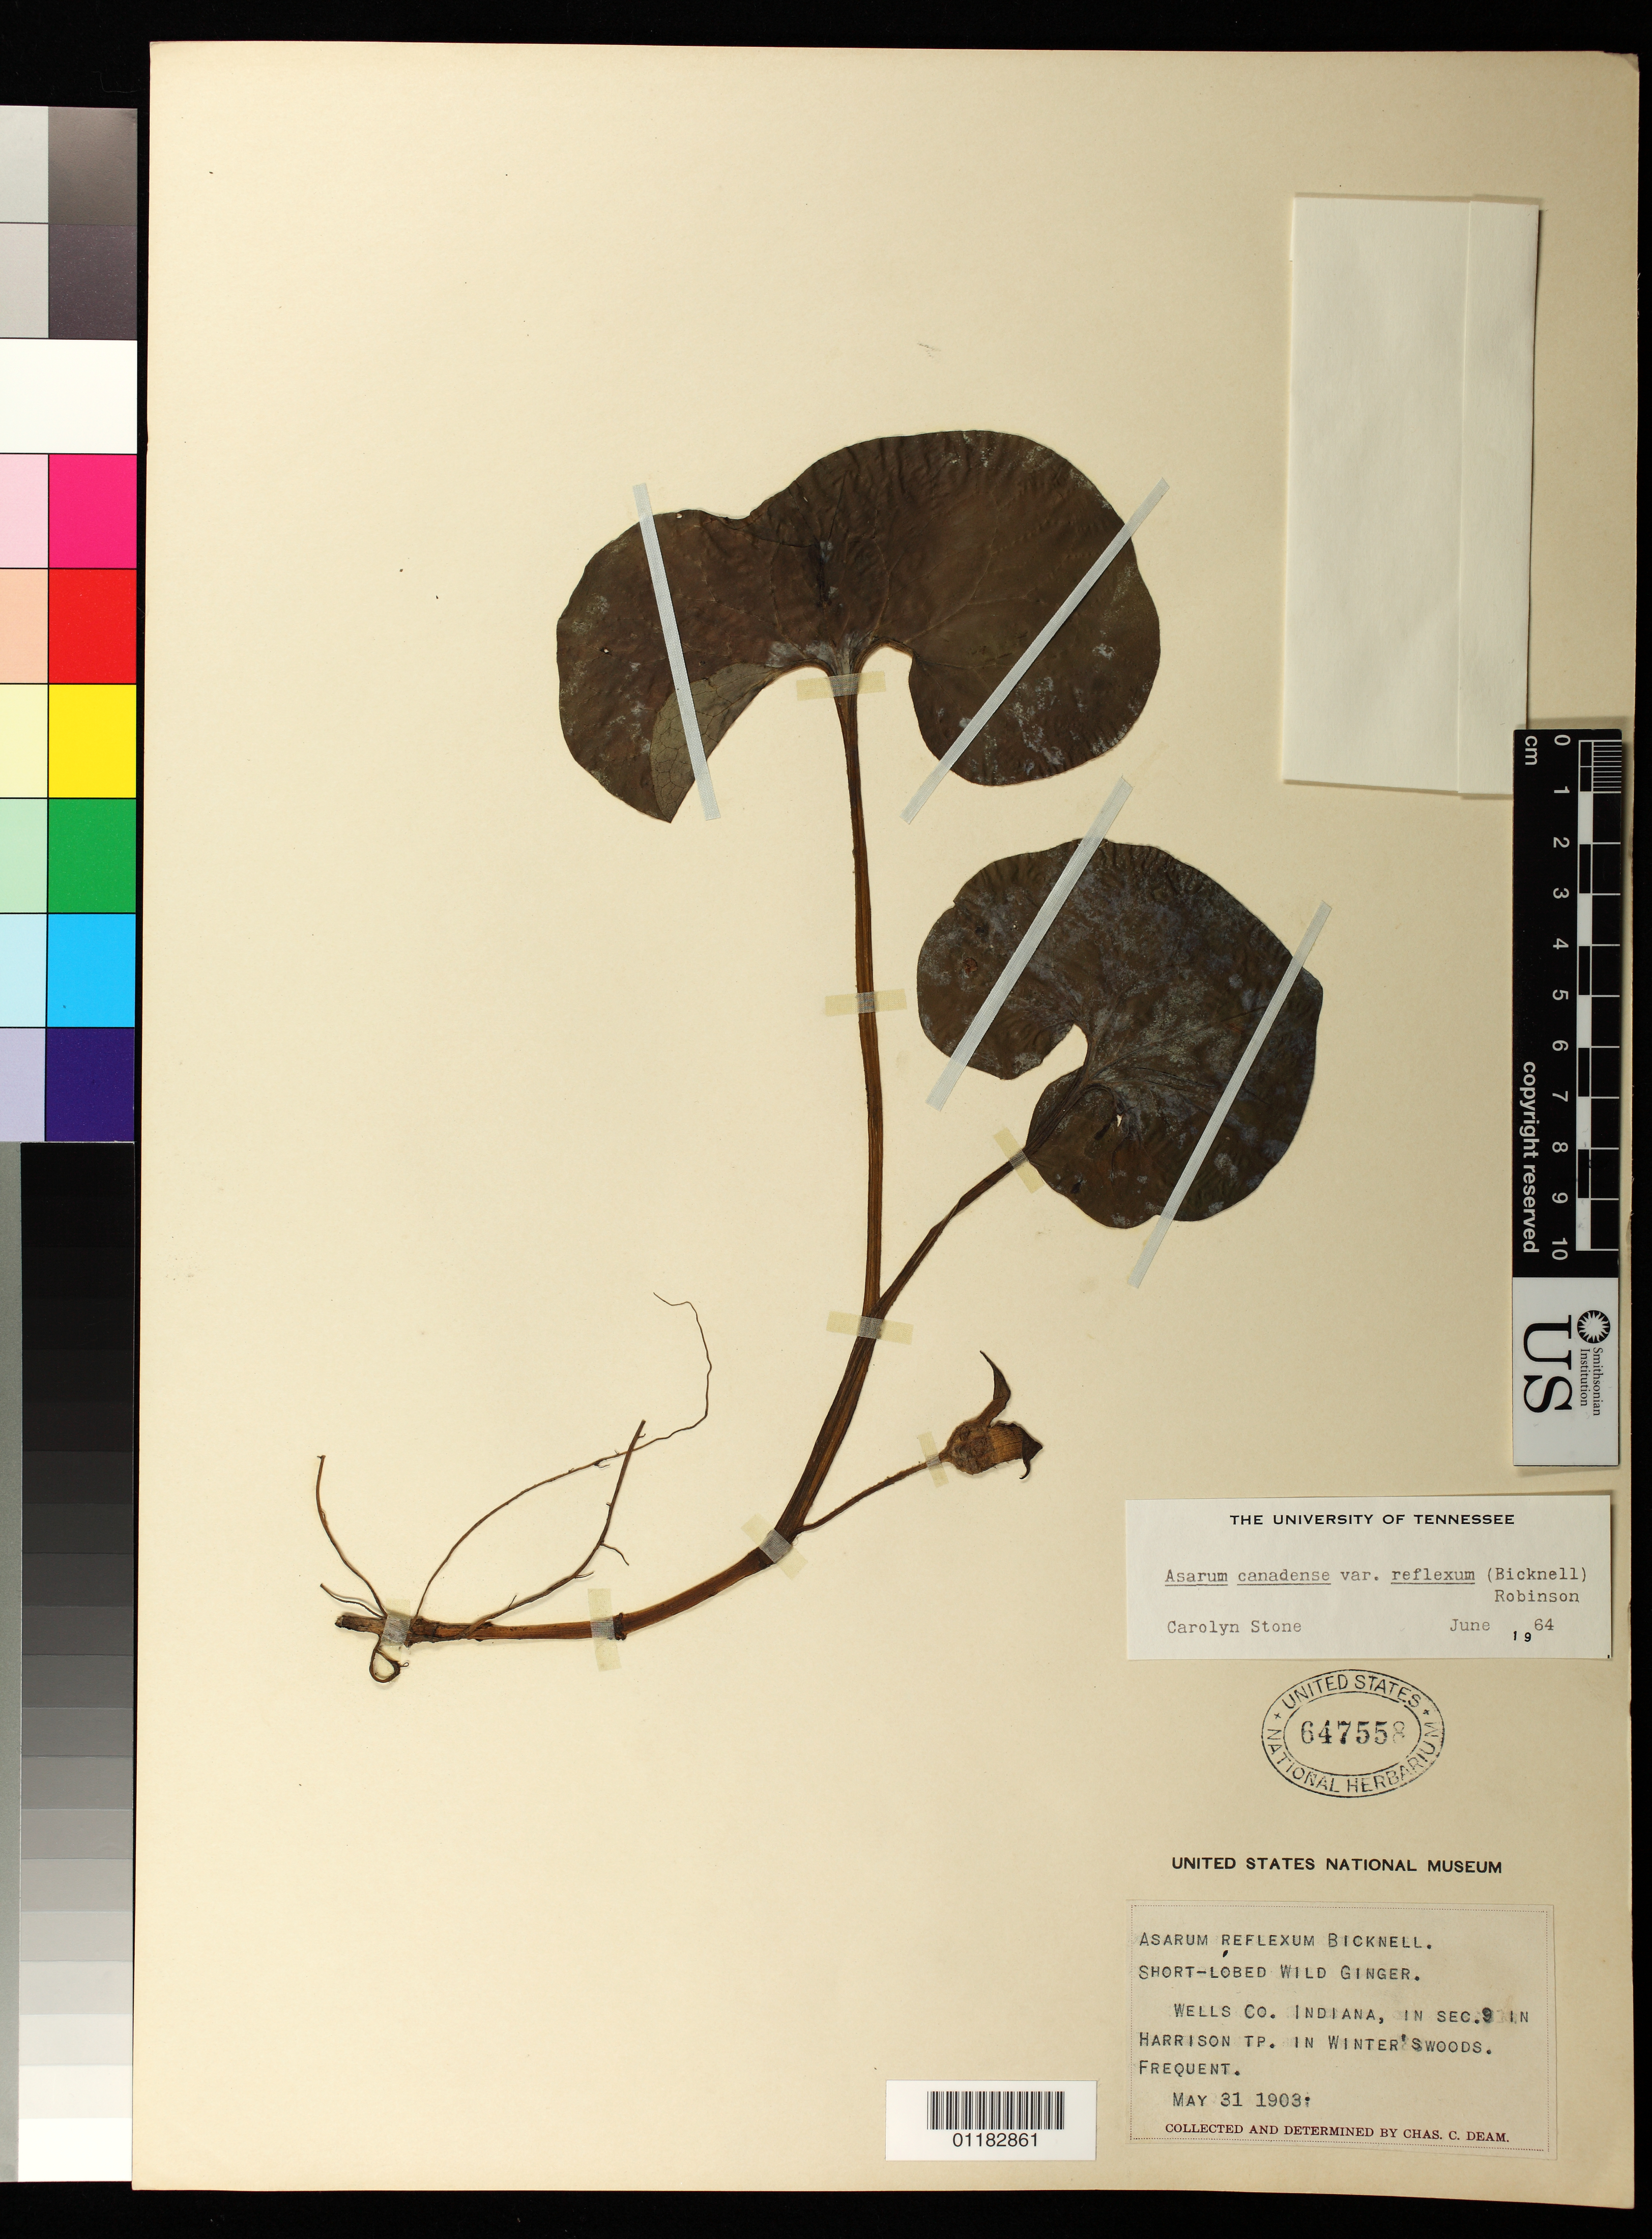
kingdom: Plantae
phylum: Tracheophyta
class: Magnoliopsida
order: Piperales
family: Aristolochiaceae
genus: Asarum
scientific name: Asarum canadense var. reflexum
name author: (E.P. Bicknell) B.L. Rob.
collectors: C. C. Deam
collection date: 1903-05-31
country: United States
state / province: Indiana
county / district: Wells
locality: Wells County: in Sec.9 in Harrison Township in Winter's Woods.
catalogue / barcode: US 647558